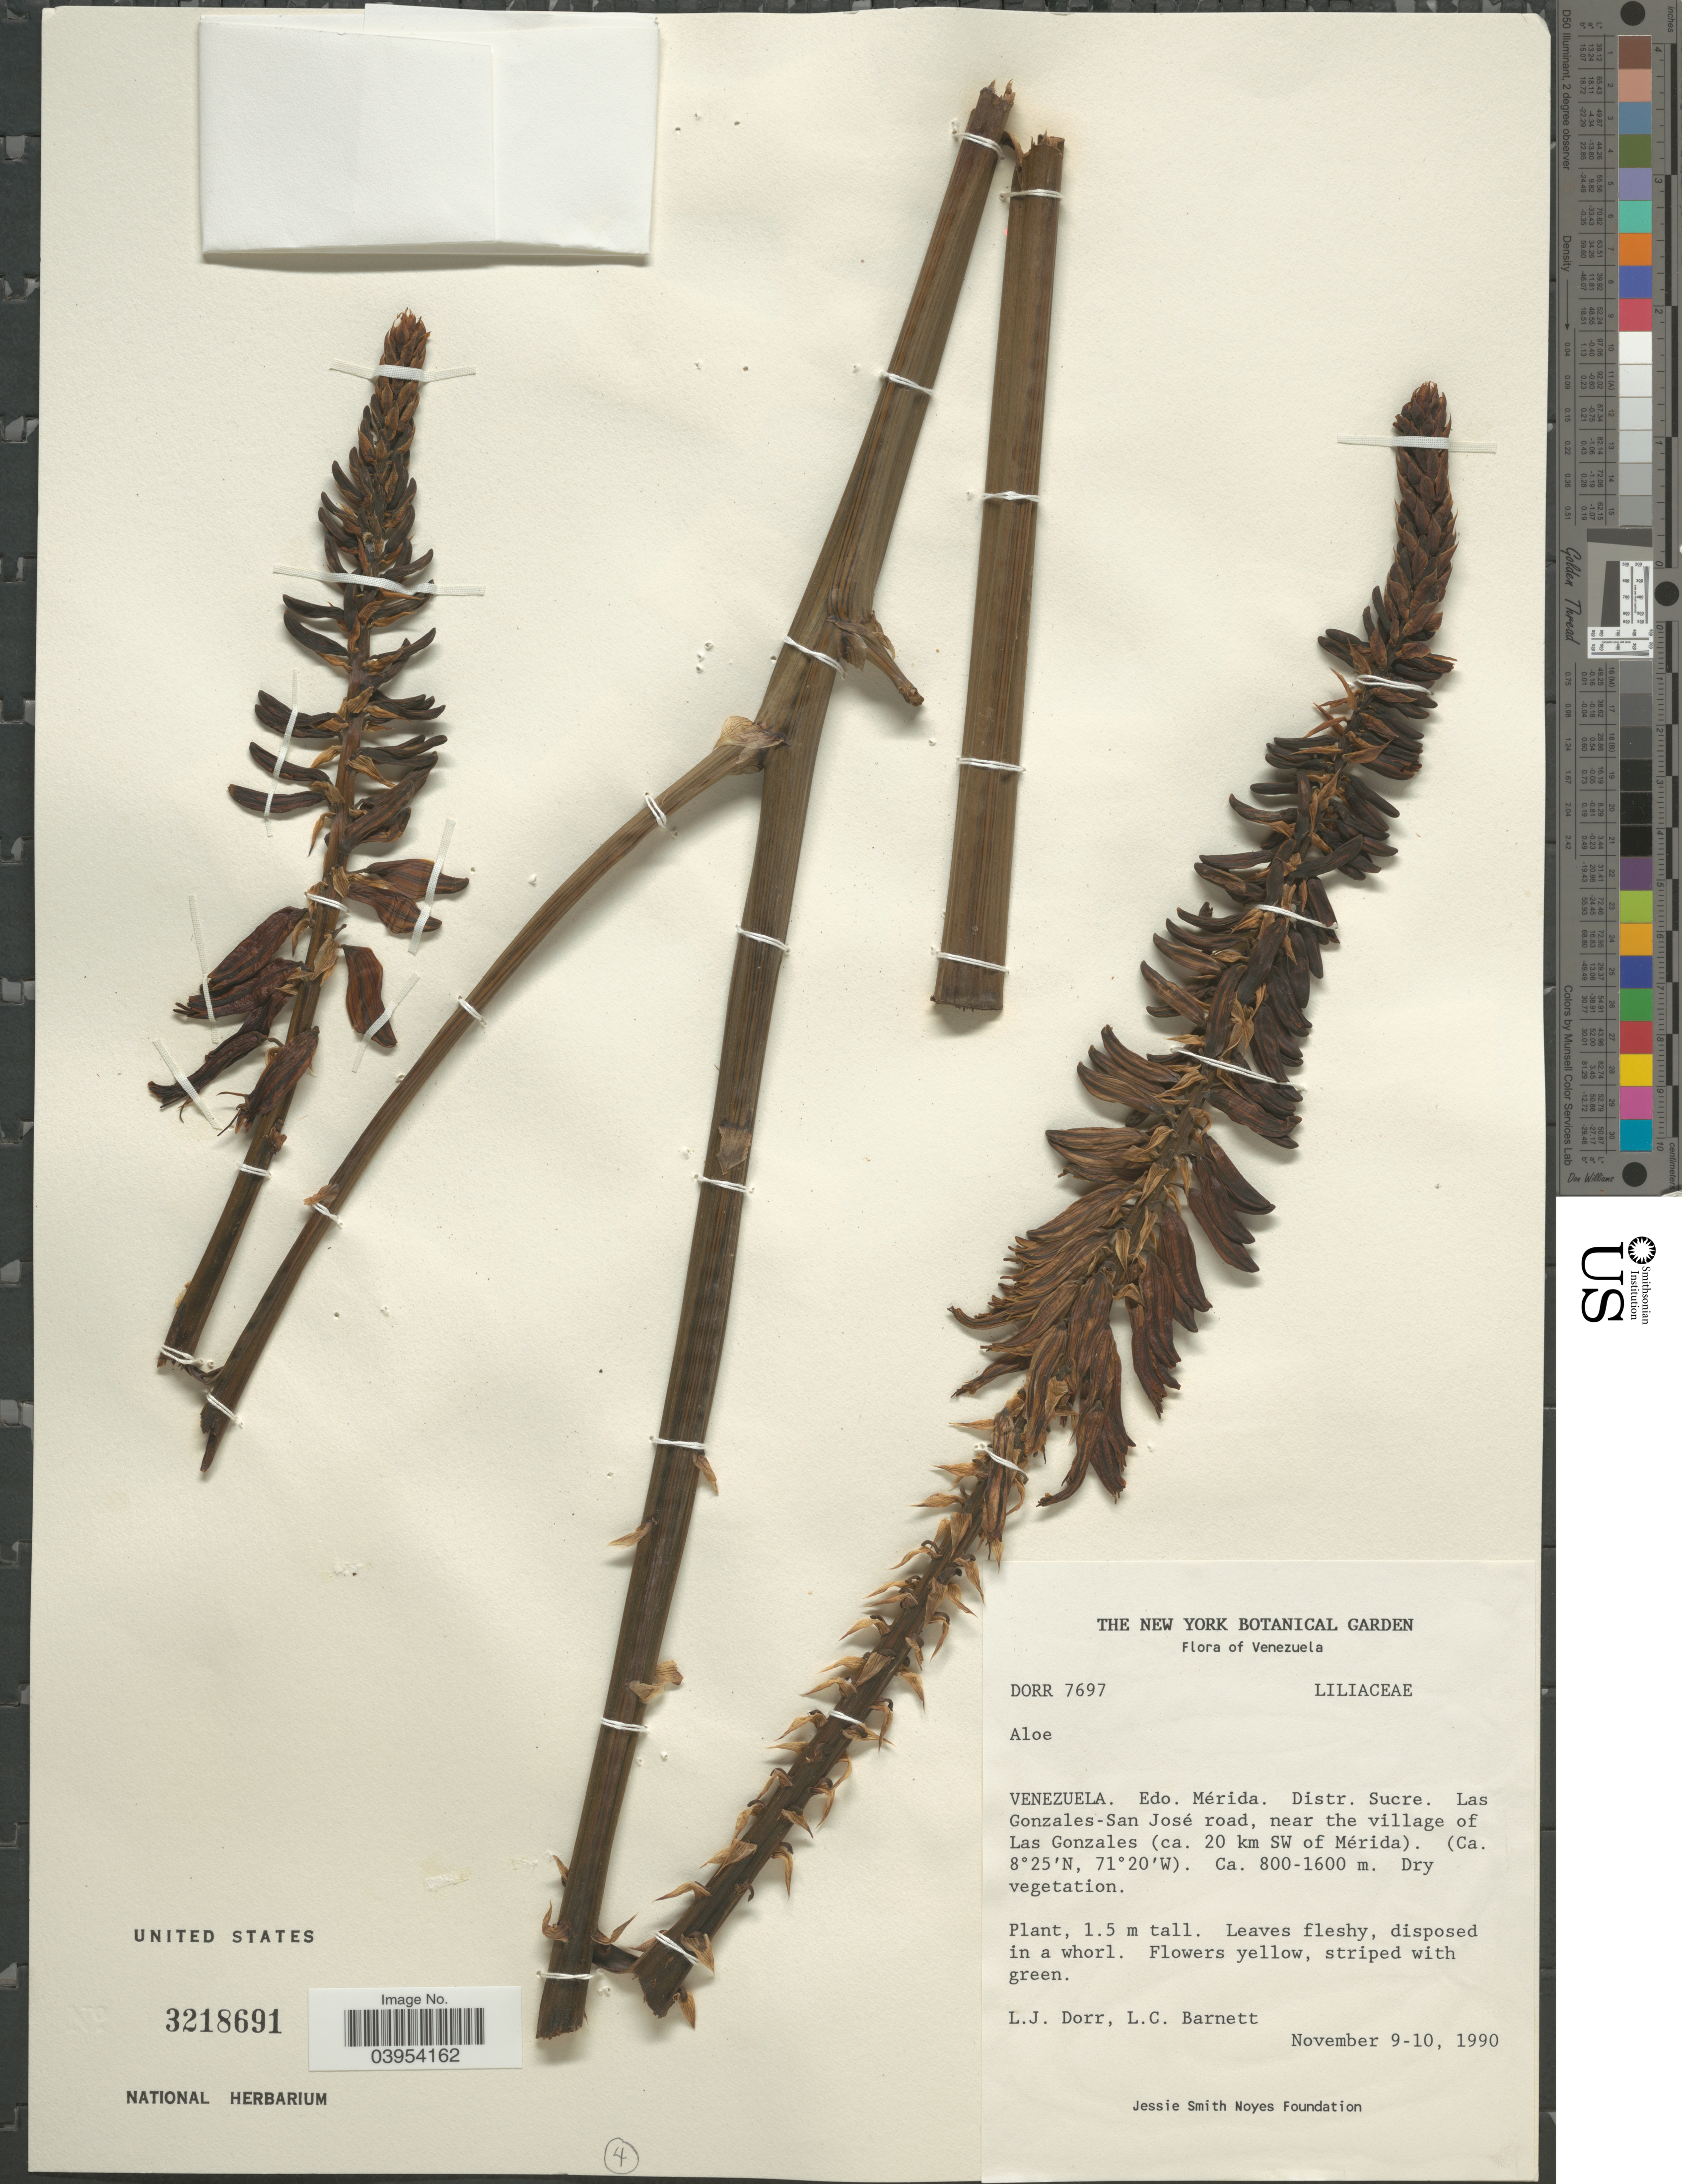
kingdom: Plantae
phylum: Tracheophyta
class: Liliopsida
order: Asparagales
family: Asphodelaceae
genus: Aloe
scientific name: Aloe vera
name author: L.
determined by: Grace, Olwen M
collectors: L. J. Dorr & L. C. Barnett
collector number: DORR7697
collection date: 1990-11-09/1990-11-10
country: Venezuela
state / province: Mérida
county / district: Sucre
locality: Las Gonzales-San Jose road, near the village of Las Gonzales (ca. 20 km SW of Merida)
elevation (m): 800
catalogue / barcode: US 3218691